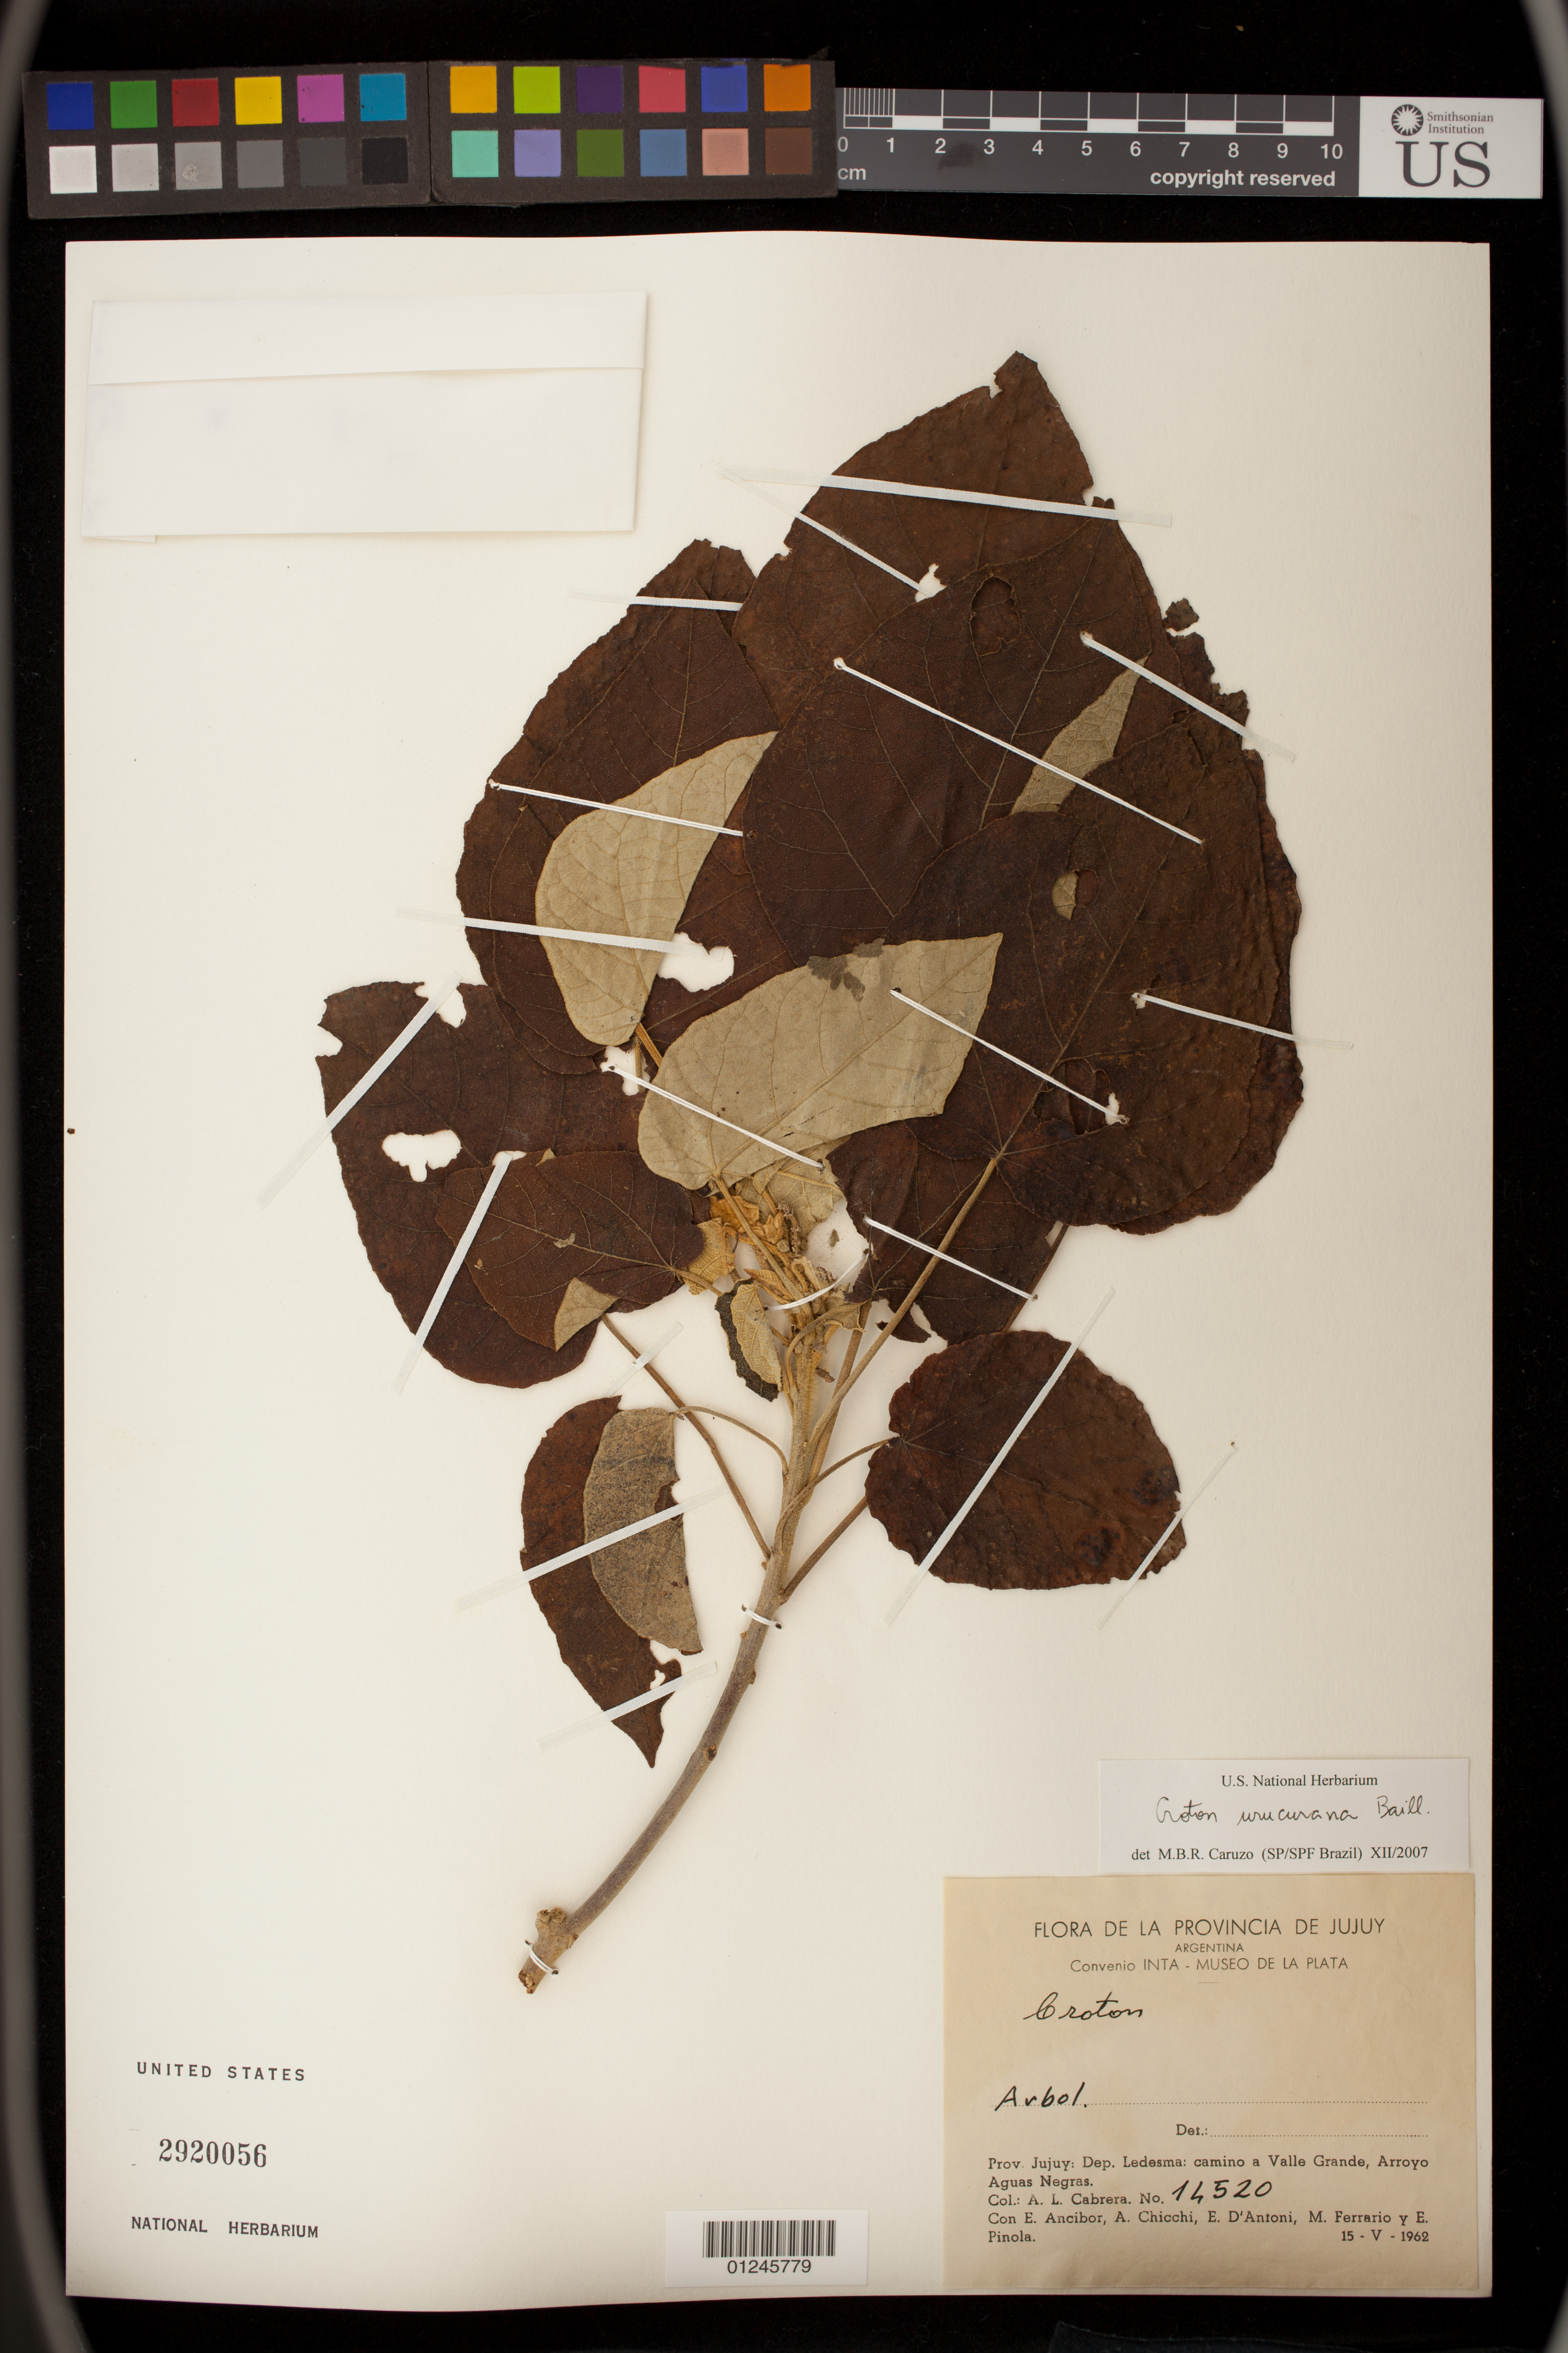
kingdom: Plantae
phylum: Tracheophyta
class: Magnoliopsida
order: Malpighiales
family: Euphorbiaceae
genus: Croton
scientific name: Croton urucurana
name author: Baill.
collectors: A. L. Cabrera, E. Ancibor, A. Chicchi, E. D'Antoni, M. Ferrario & E. Pinola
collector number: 14520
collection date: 1962-05-15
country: Argentina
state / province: Jujuy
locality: Ledesma: camino a Valle Grande, Arroyo Aguas Negras.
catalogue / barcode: US 2920056